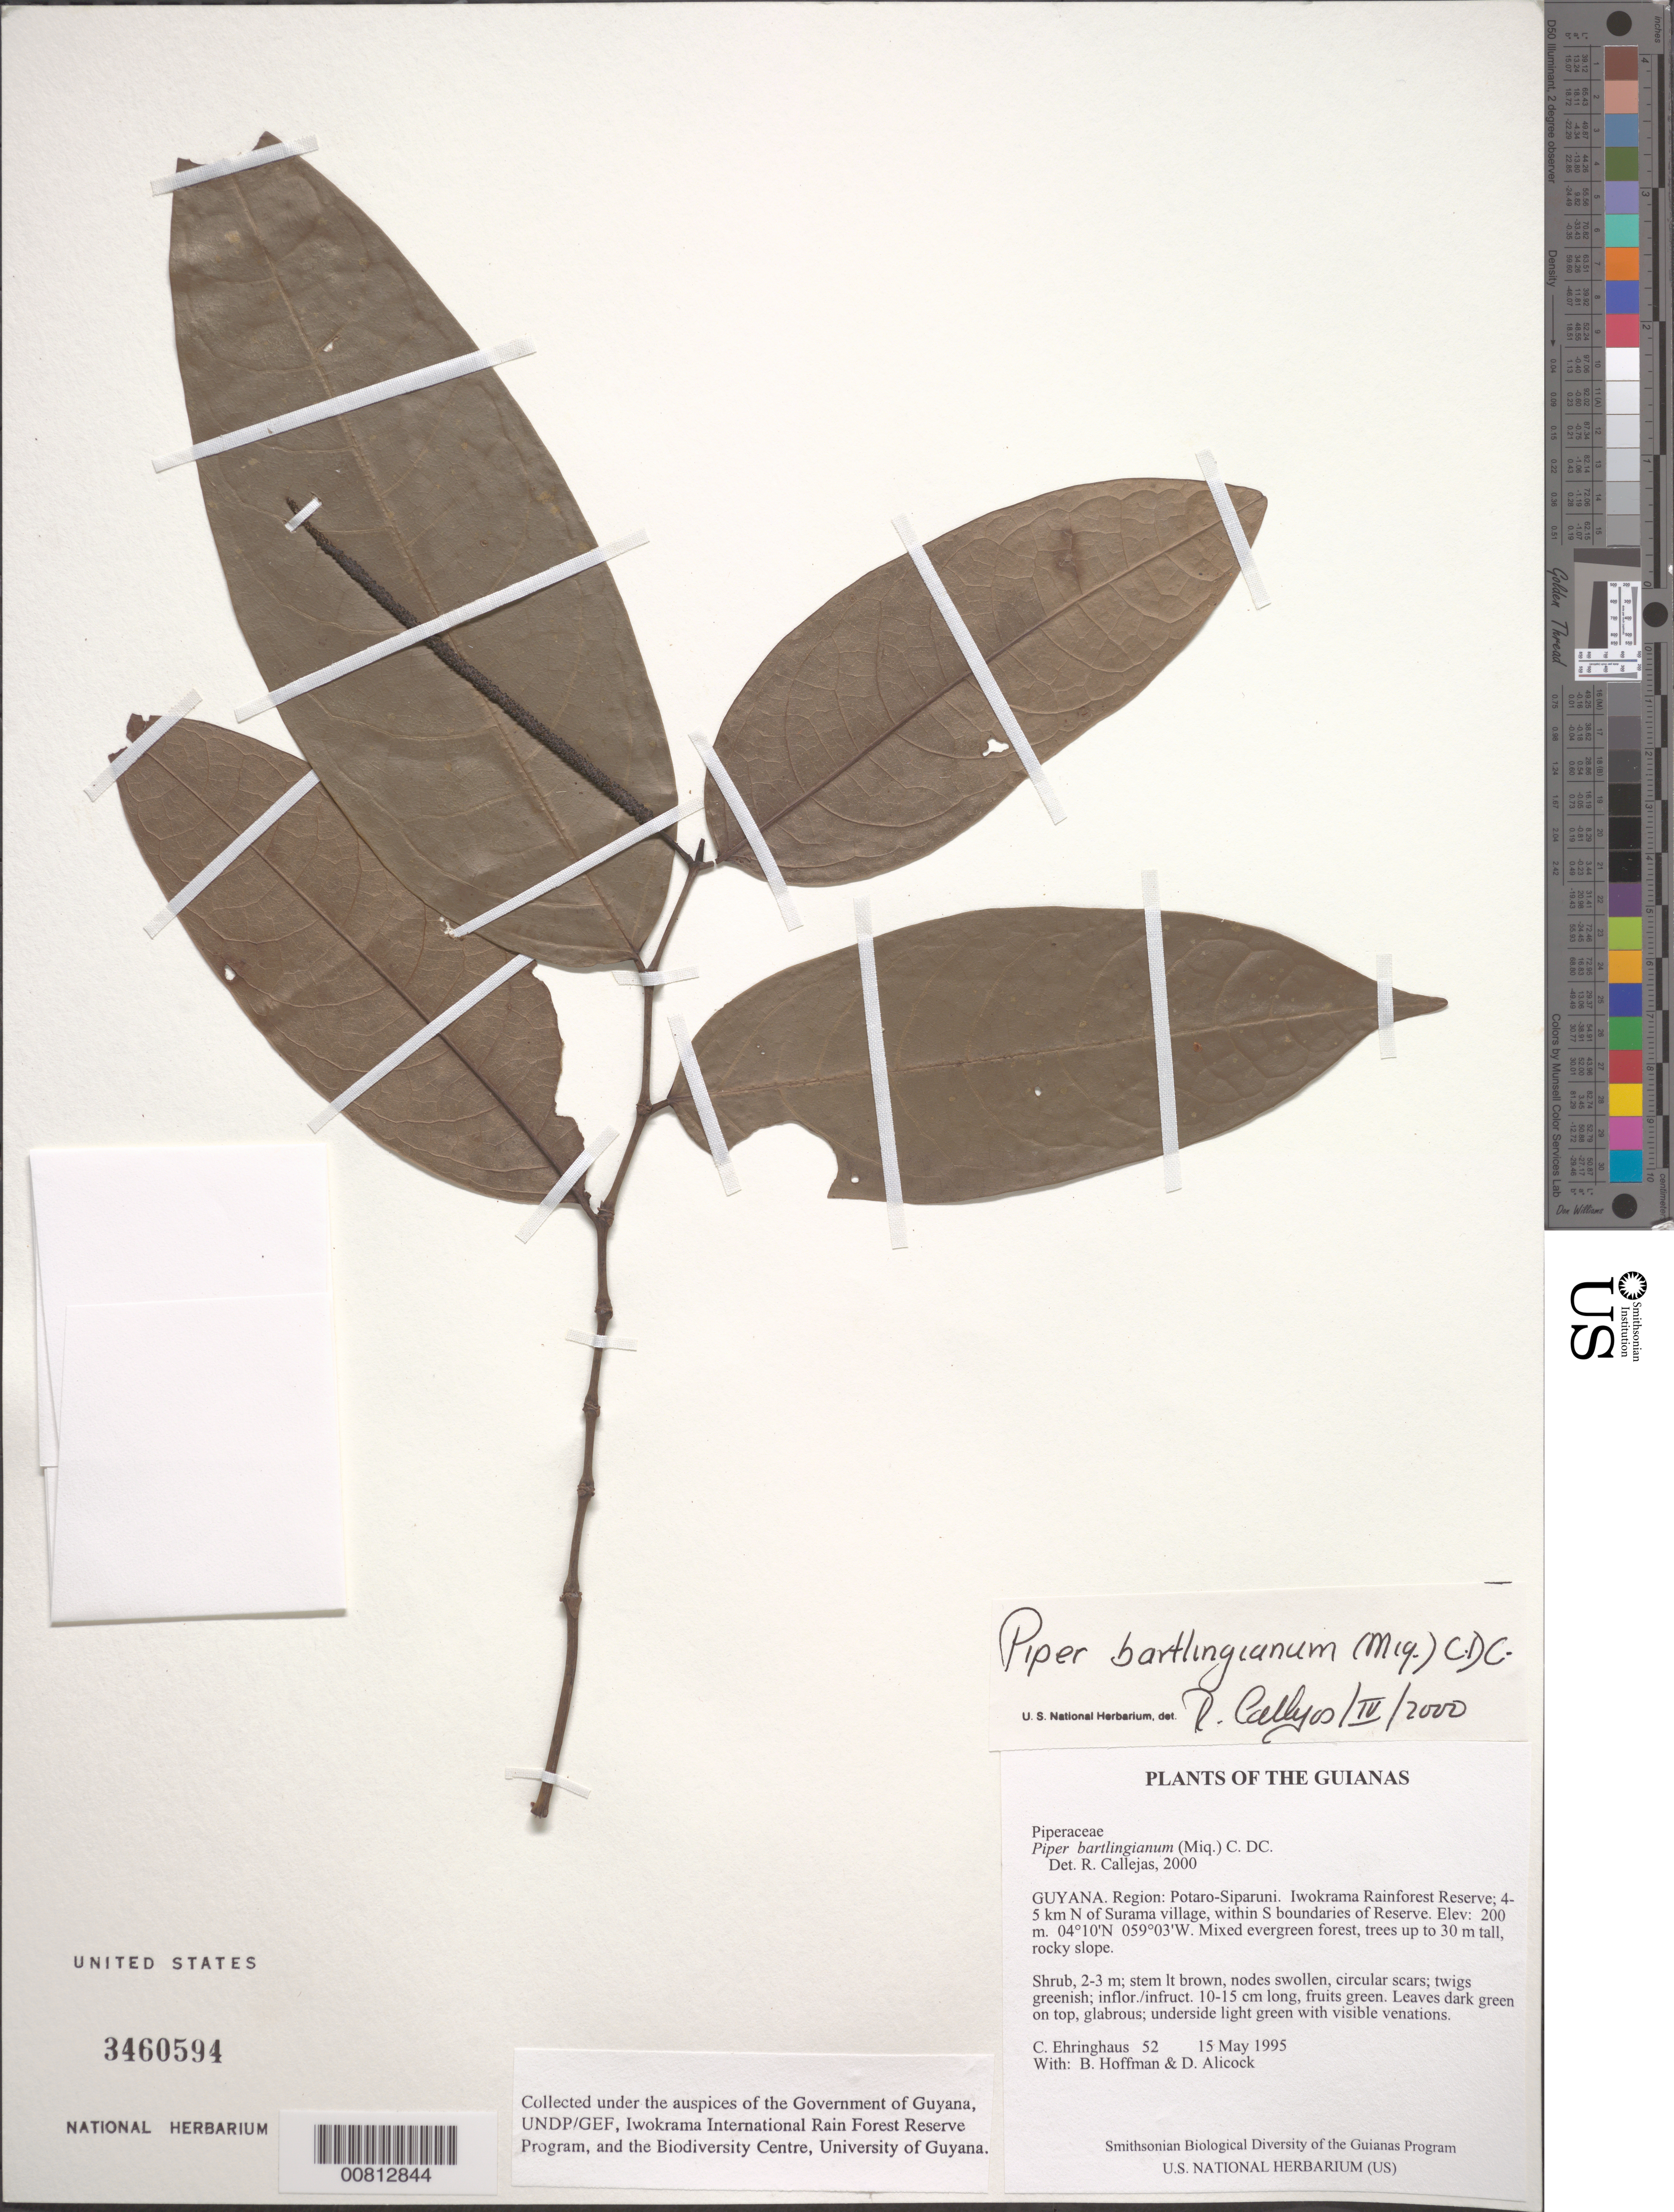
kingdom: Plantae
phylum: Tracheophyta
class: Magnoliopsida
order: Piperales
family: Piperaceae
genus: Piper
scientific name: Piper bartlingianum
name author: (Miq.) C. DC.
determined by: Callejas, Ricardo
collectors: C. Ehringhaus, B. Hoffman & D. Allicock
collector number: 52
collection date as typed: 15 May 1995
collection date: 1995-05-15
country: Guyana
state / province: Potaro-Siparuni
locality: Iwokrama Rainforest Reserve; 4-5 km N of Surama village, within S boundaries of Reserve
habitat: Mixed evergreen forest, trees up to 30 m tall, rocky slope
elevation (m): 200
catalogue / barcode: US 3460594